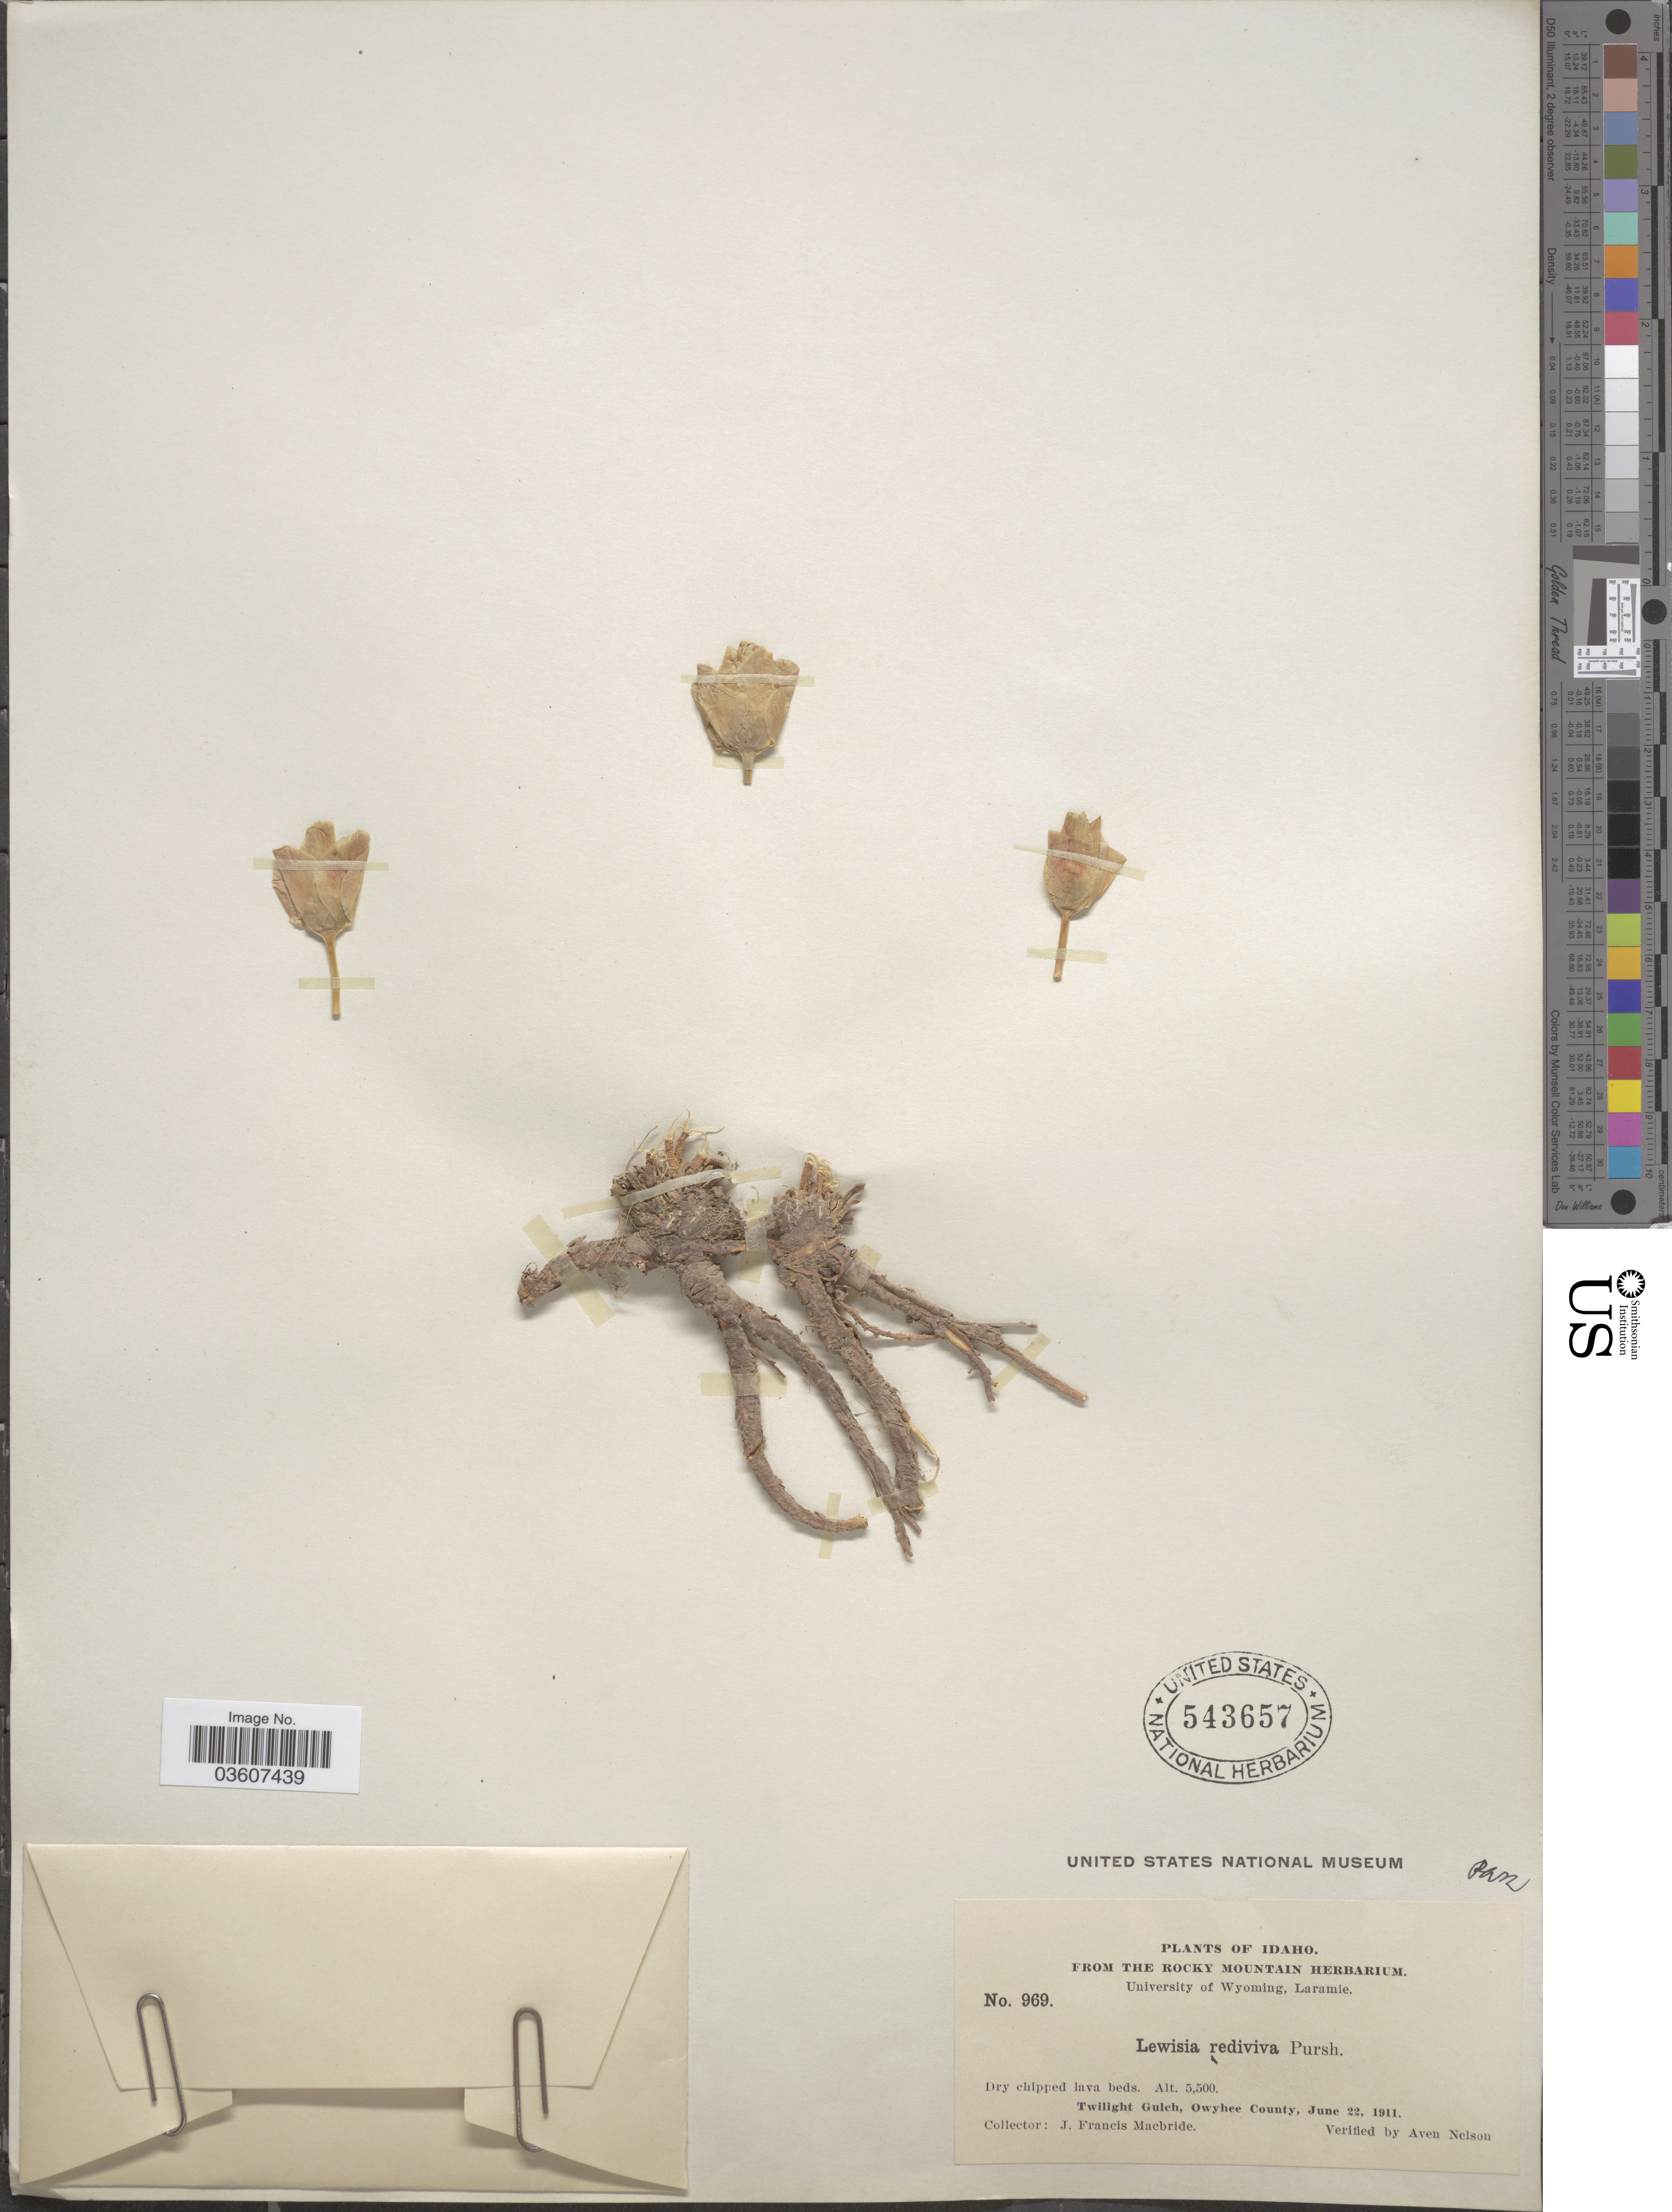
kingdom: Plantae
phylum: Tracheophyta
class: Magnoliopsida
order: Caryophyllales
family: Montiaceae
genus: Lewisia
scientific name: Lewisia rediviva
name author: Pursh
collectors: J. F. Macbride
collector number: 969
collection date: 1911-06-22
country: United States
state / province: Idaho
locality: Twilight Gulch, Owyhee County.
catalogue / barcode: US 543657